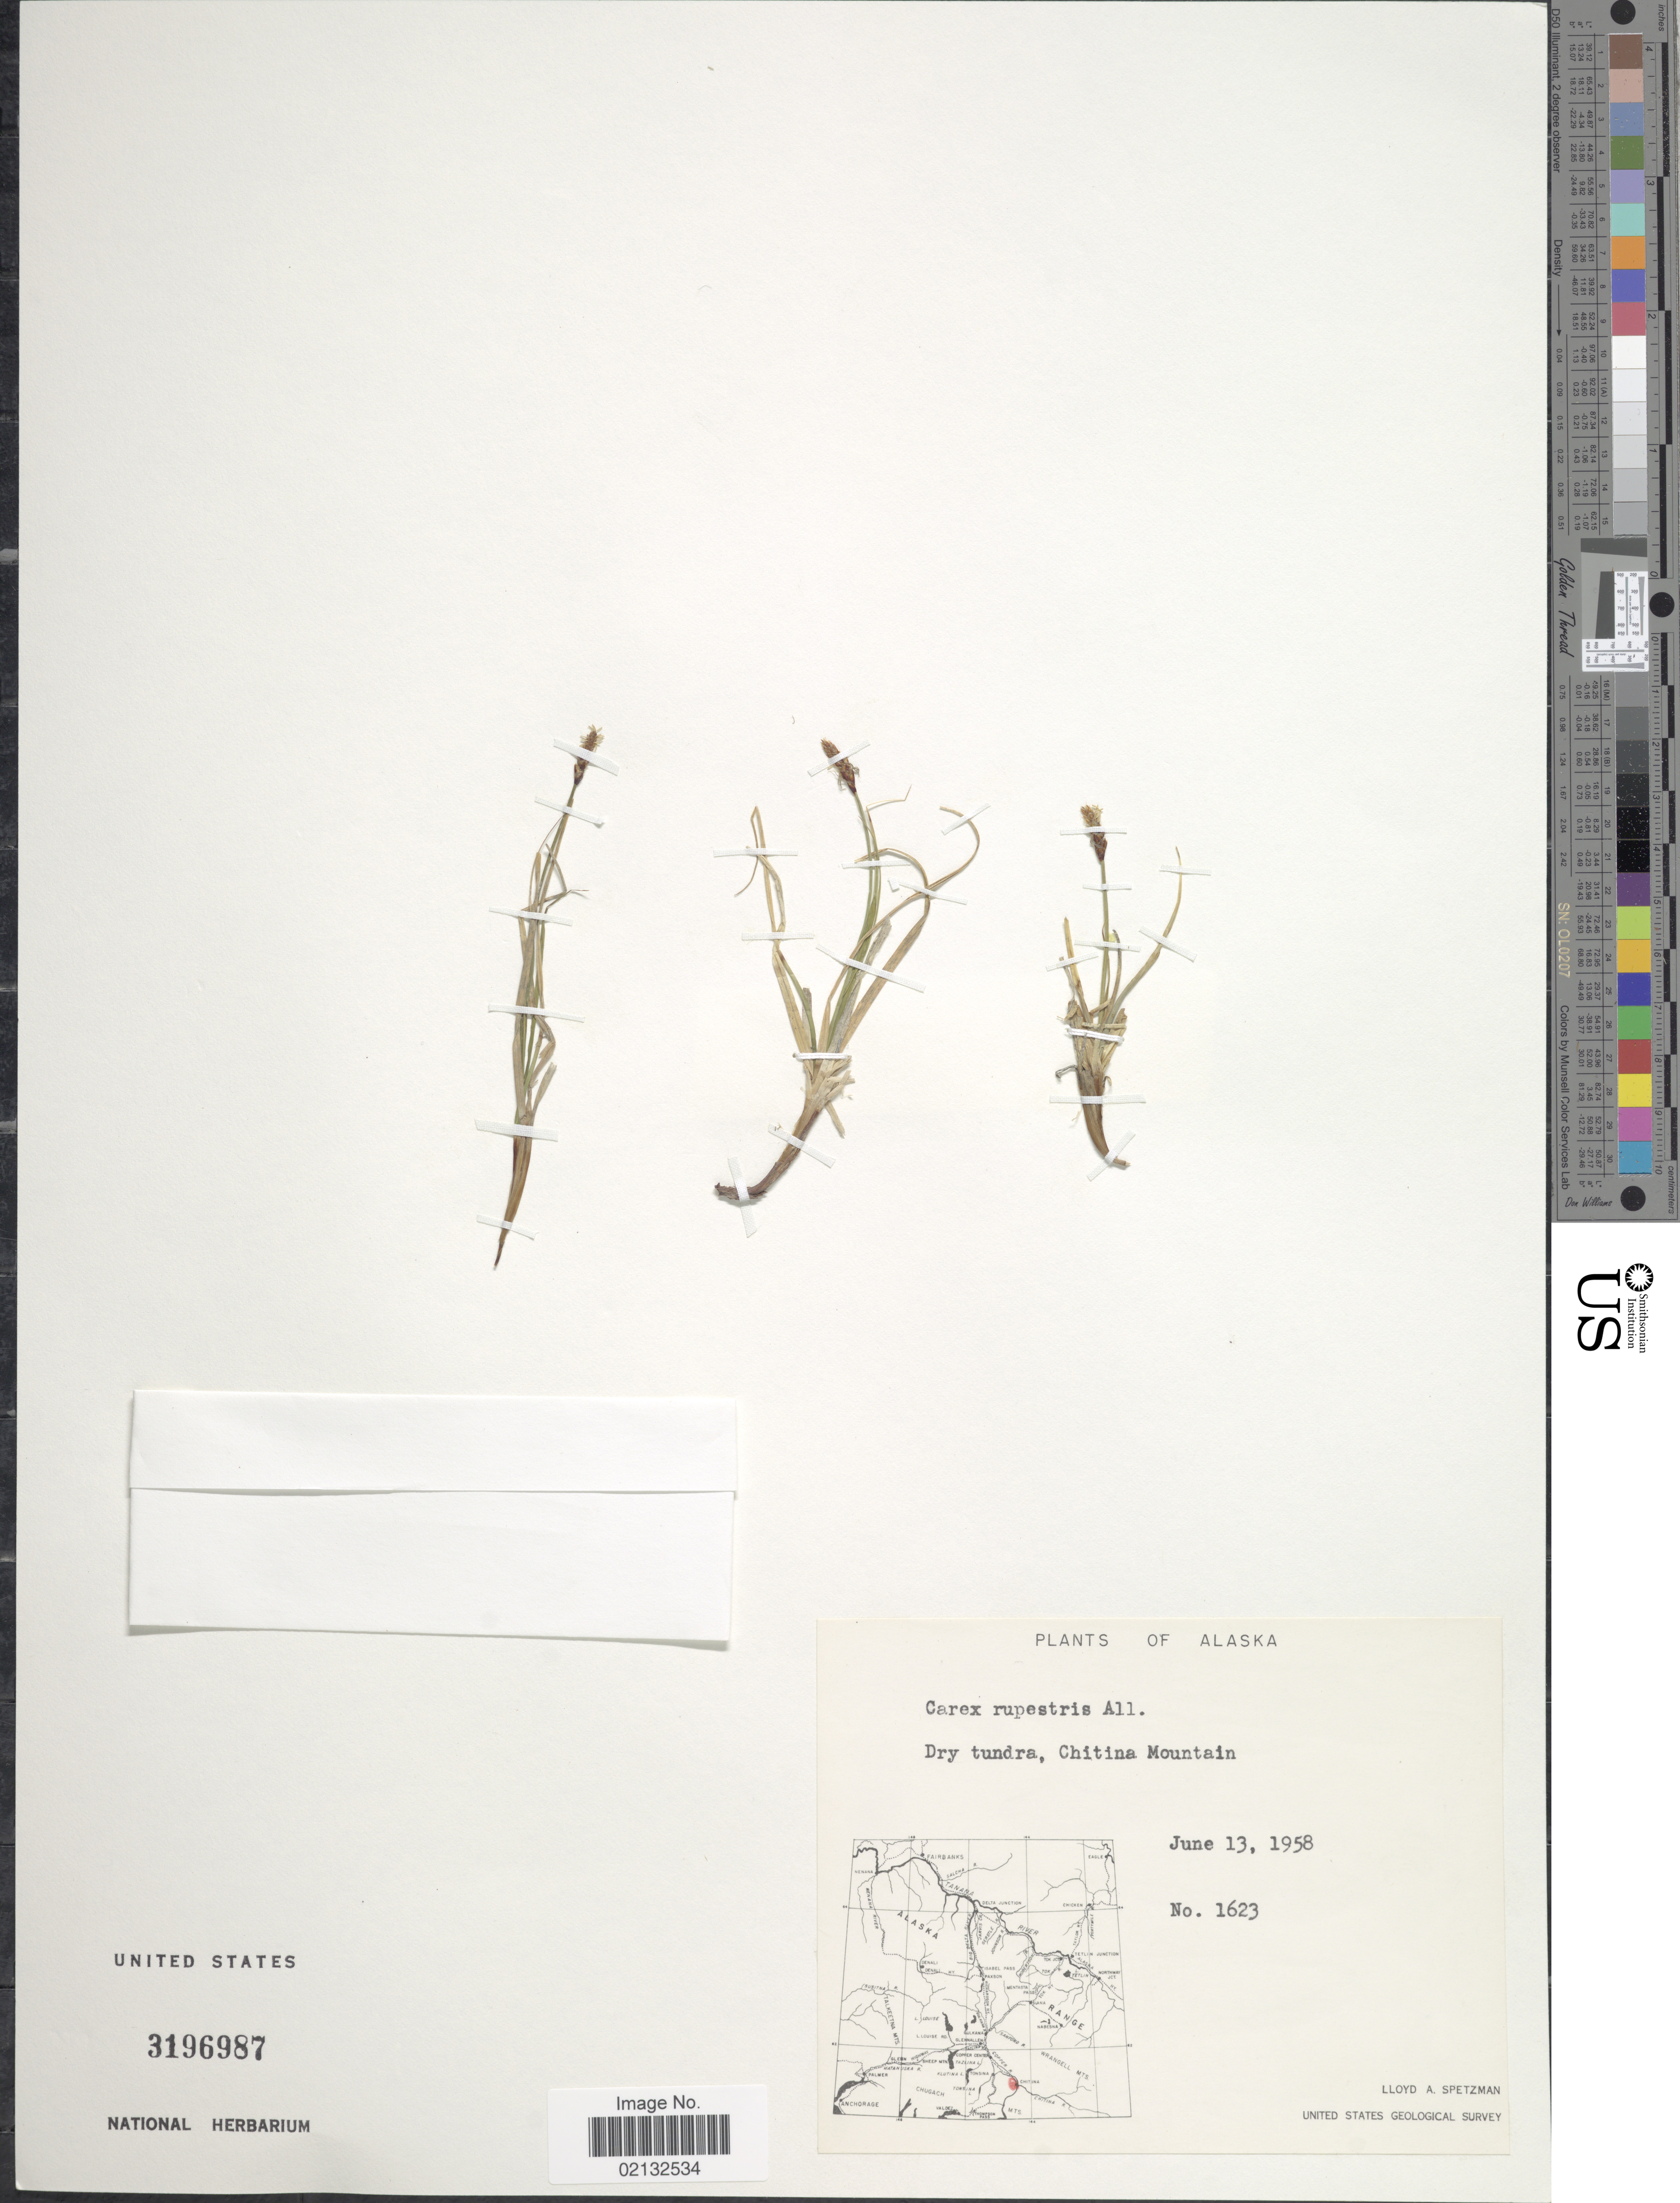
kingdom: Plantae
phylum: Tracheophyta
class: Liliopsida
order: Poales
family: Cyperaceae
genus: Carex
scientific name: Carex rupestris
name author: All.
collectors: L. Spetzman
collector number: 1623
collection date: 1958-06-13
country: United States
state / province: Alaska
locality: Dry tundra, Chitina Mountain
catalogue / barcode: US 3196987